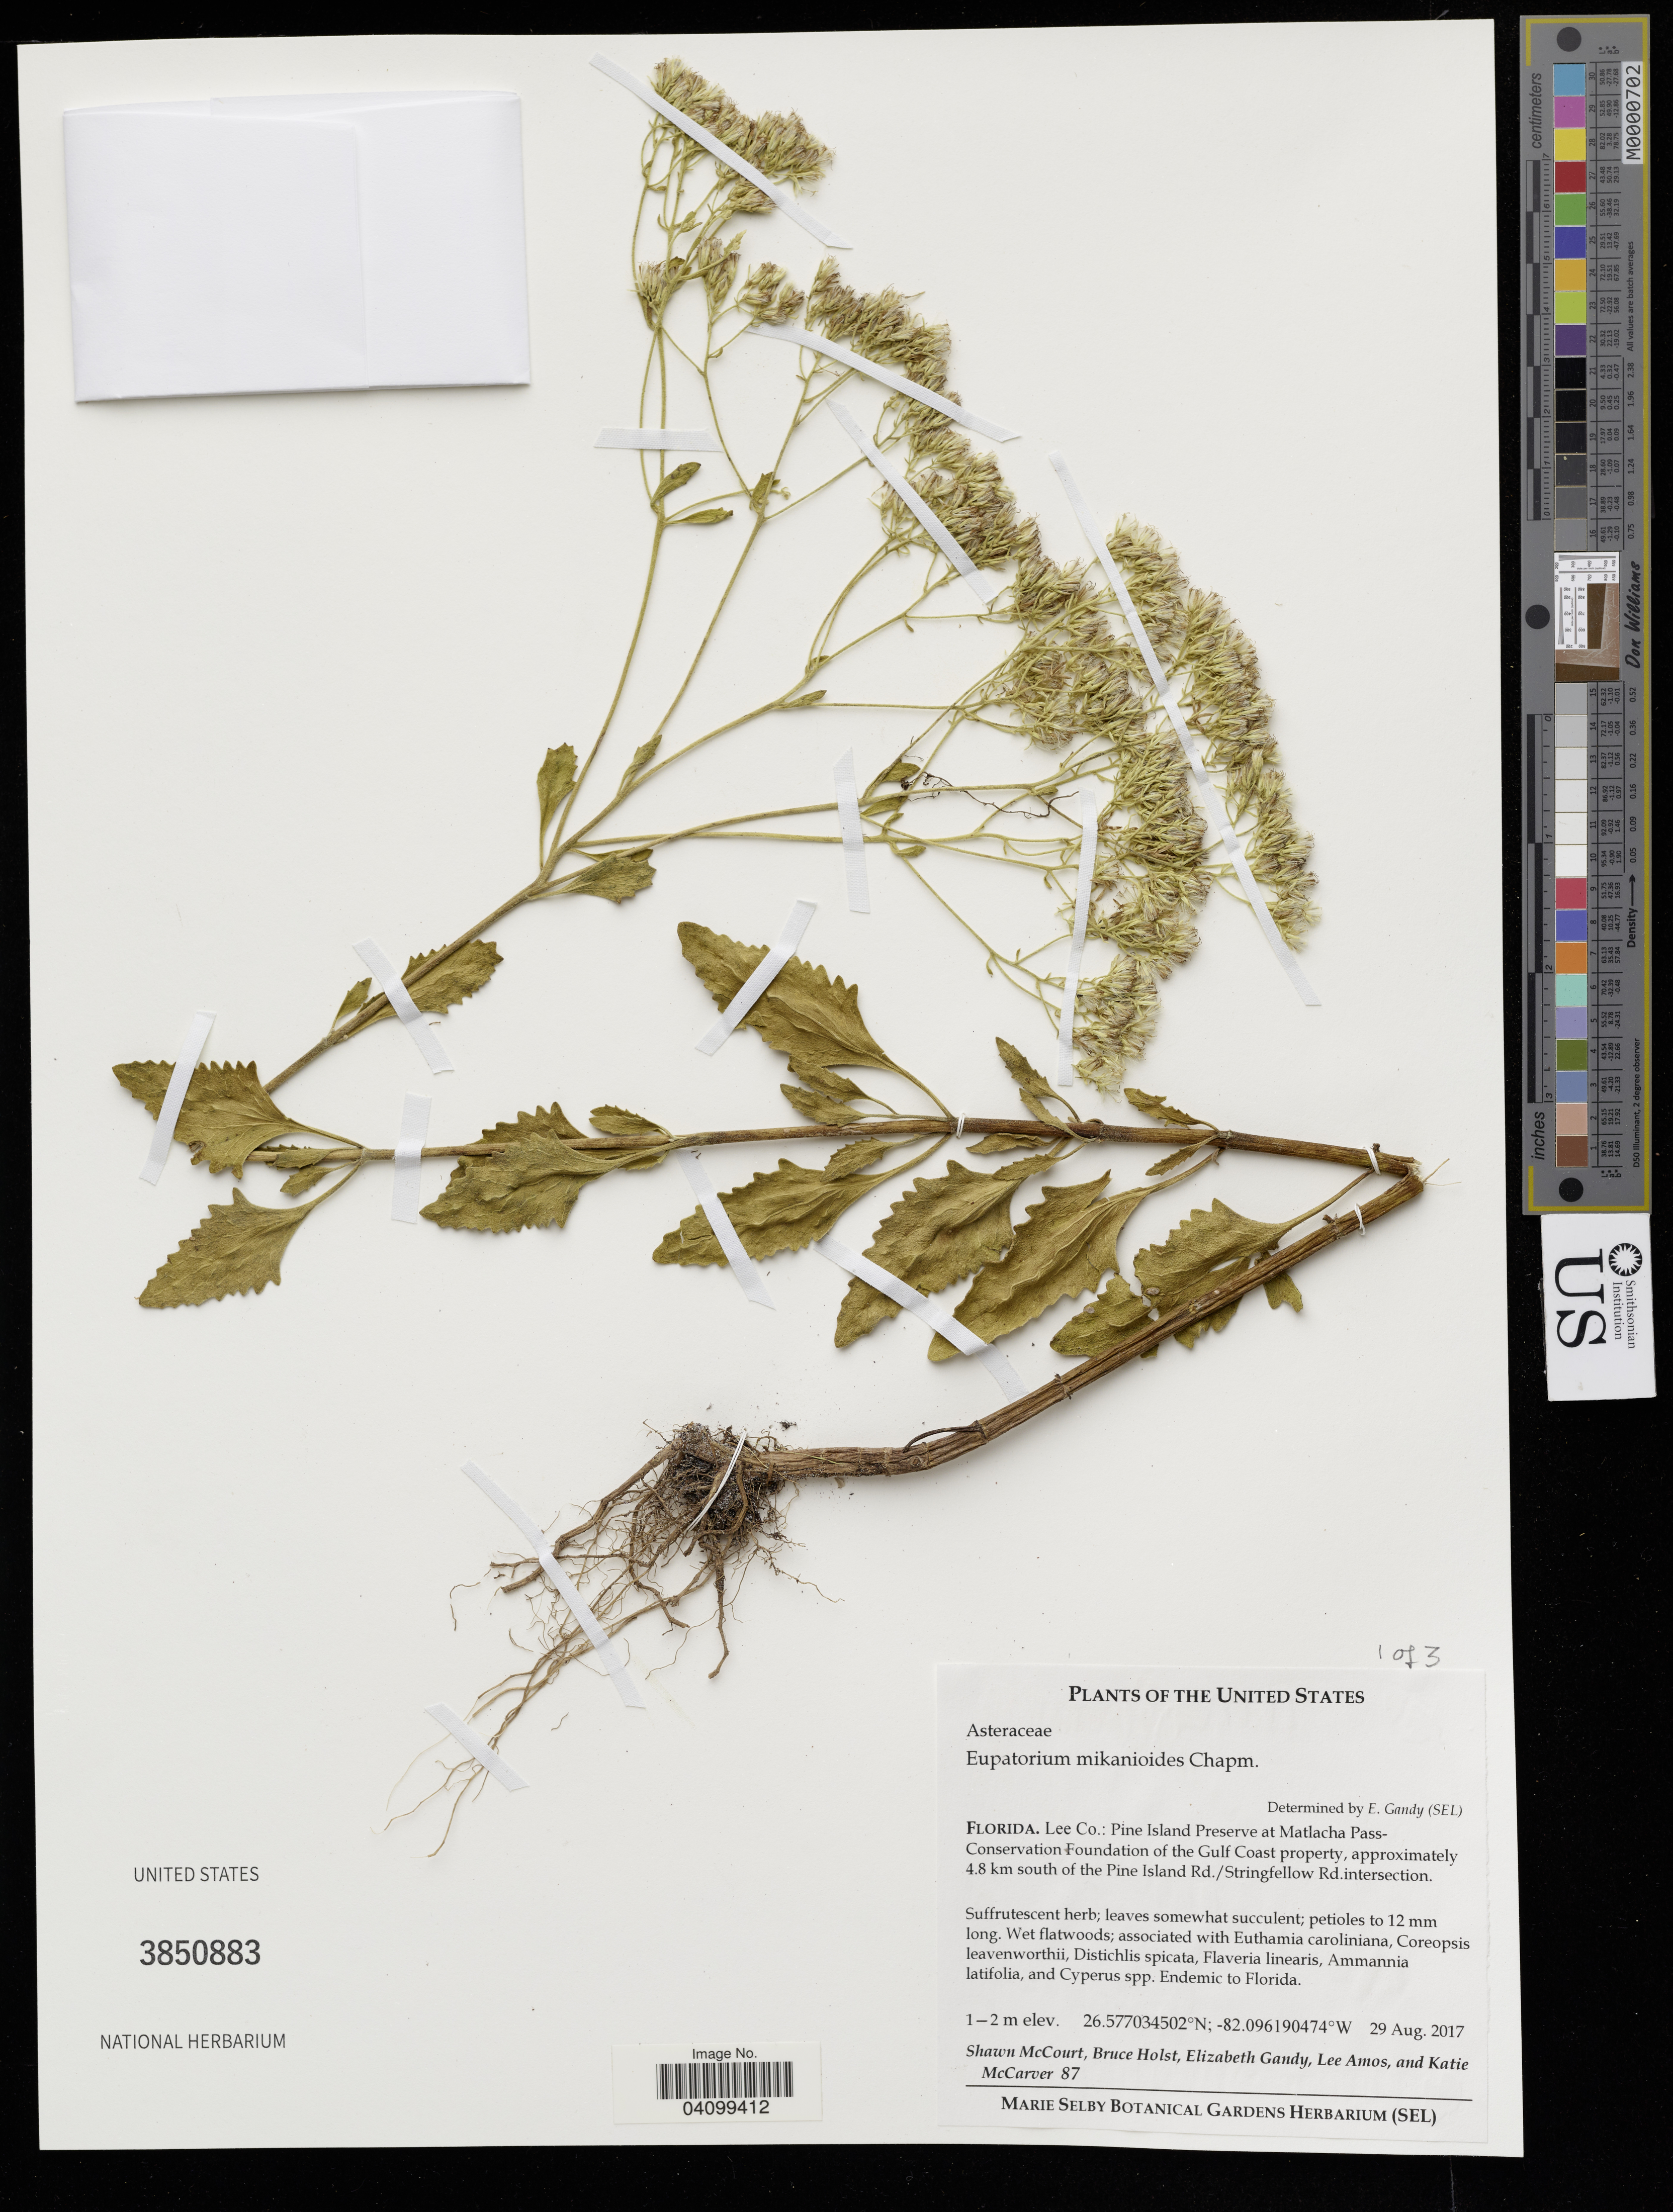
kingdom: Plantae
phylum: Tracheophyta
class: Magnoliopsida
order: Asterales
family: Asteraceae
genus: Eupatorium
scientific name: Eupatorium mikanioides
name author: Chapman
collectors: R. McCourt, B. Holst & L. Amos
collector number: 87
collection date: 2017-08-29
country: United States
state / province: Florida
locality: Lee Co.: Pine Island Preserve at Matlacha Pass- Conservation Foundation of the Gulf Coast property, approximately 4.8 km south of the Pine Island Rd./Stringfellow Rd. intersection.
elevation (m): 1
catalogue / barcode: US 3850883